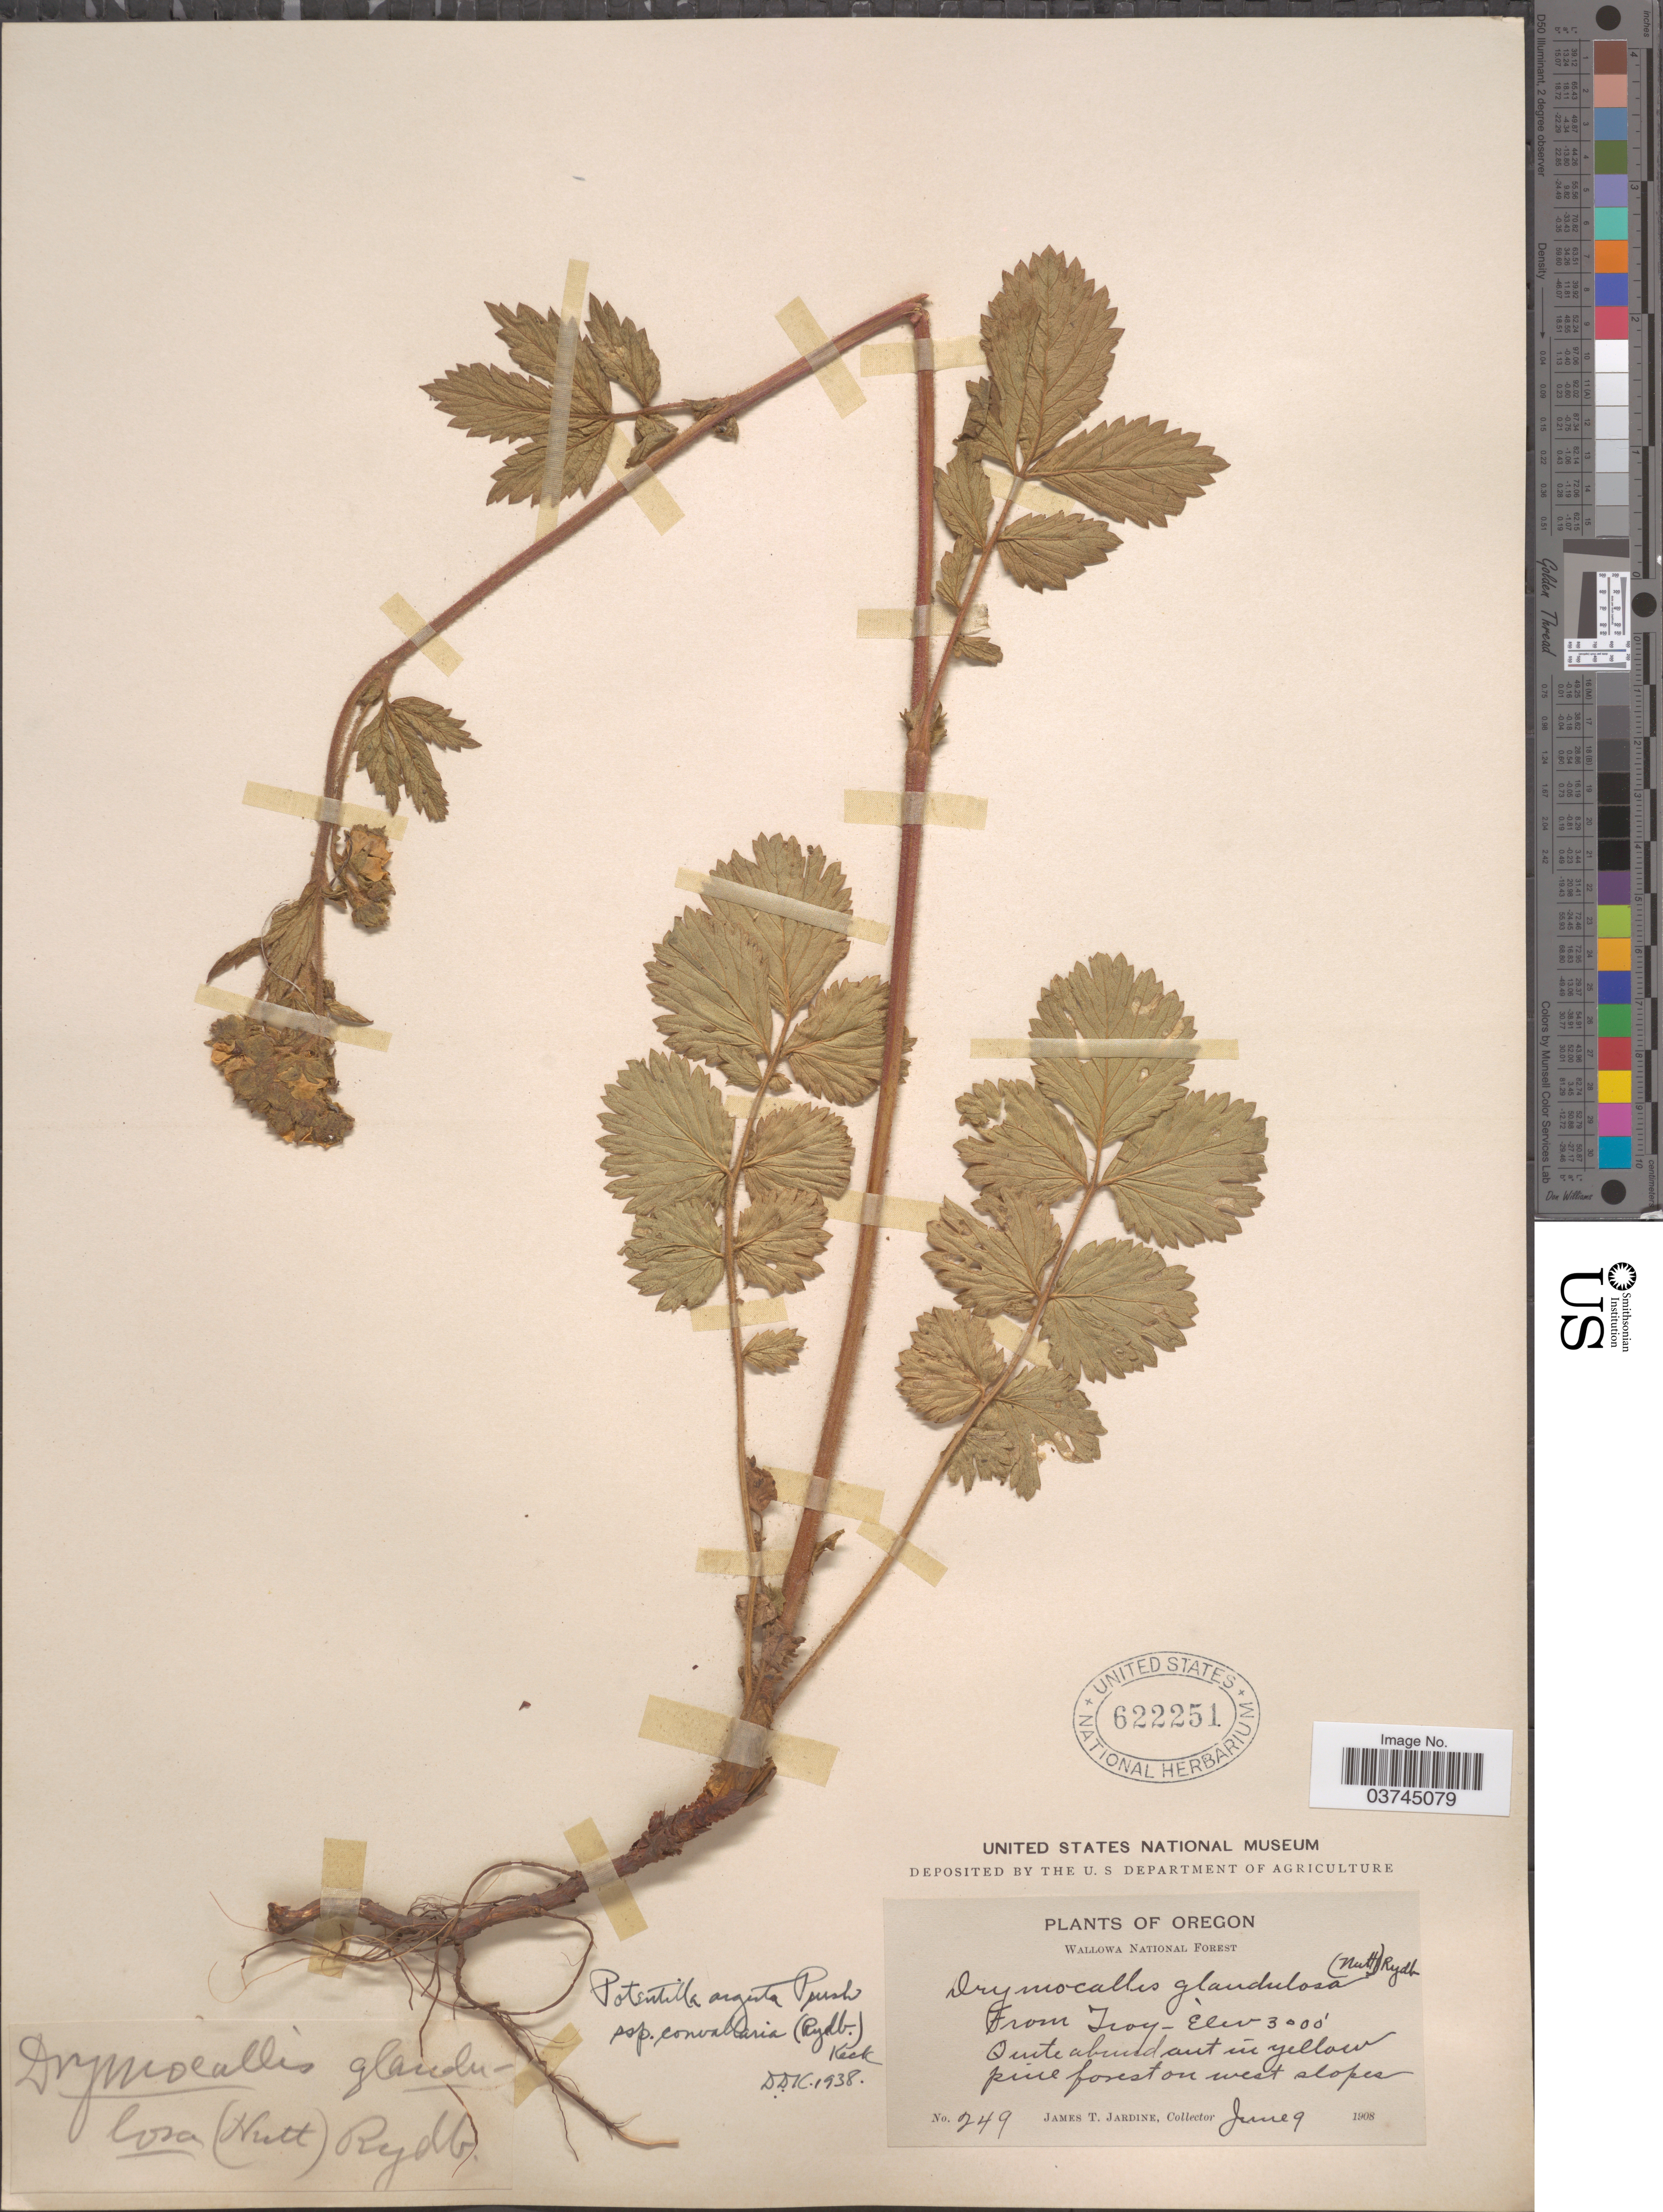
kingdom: Plantae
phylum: Tracheophyta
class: Magnoliopsida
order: Rosales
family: Rosaceae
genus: Drymocallis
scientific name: Drymocallis convallaria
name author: (Rydb.) Rydb.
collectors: J. T. Jardine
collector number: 249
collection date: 1908-06-09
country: United States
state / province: Oregon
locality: Wallowa National Forest. From Troy. In yellow pine forest on west slope.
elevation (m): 914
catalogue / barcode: US 622251